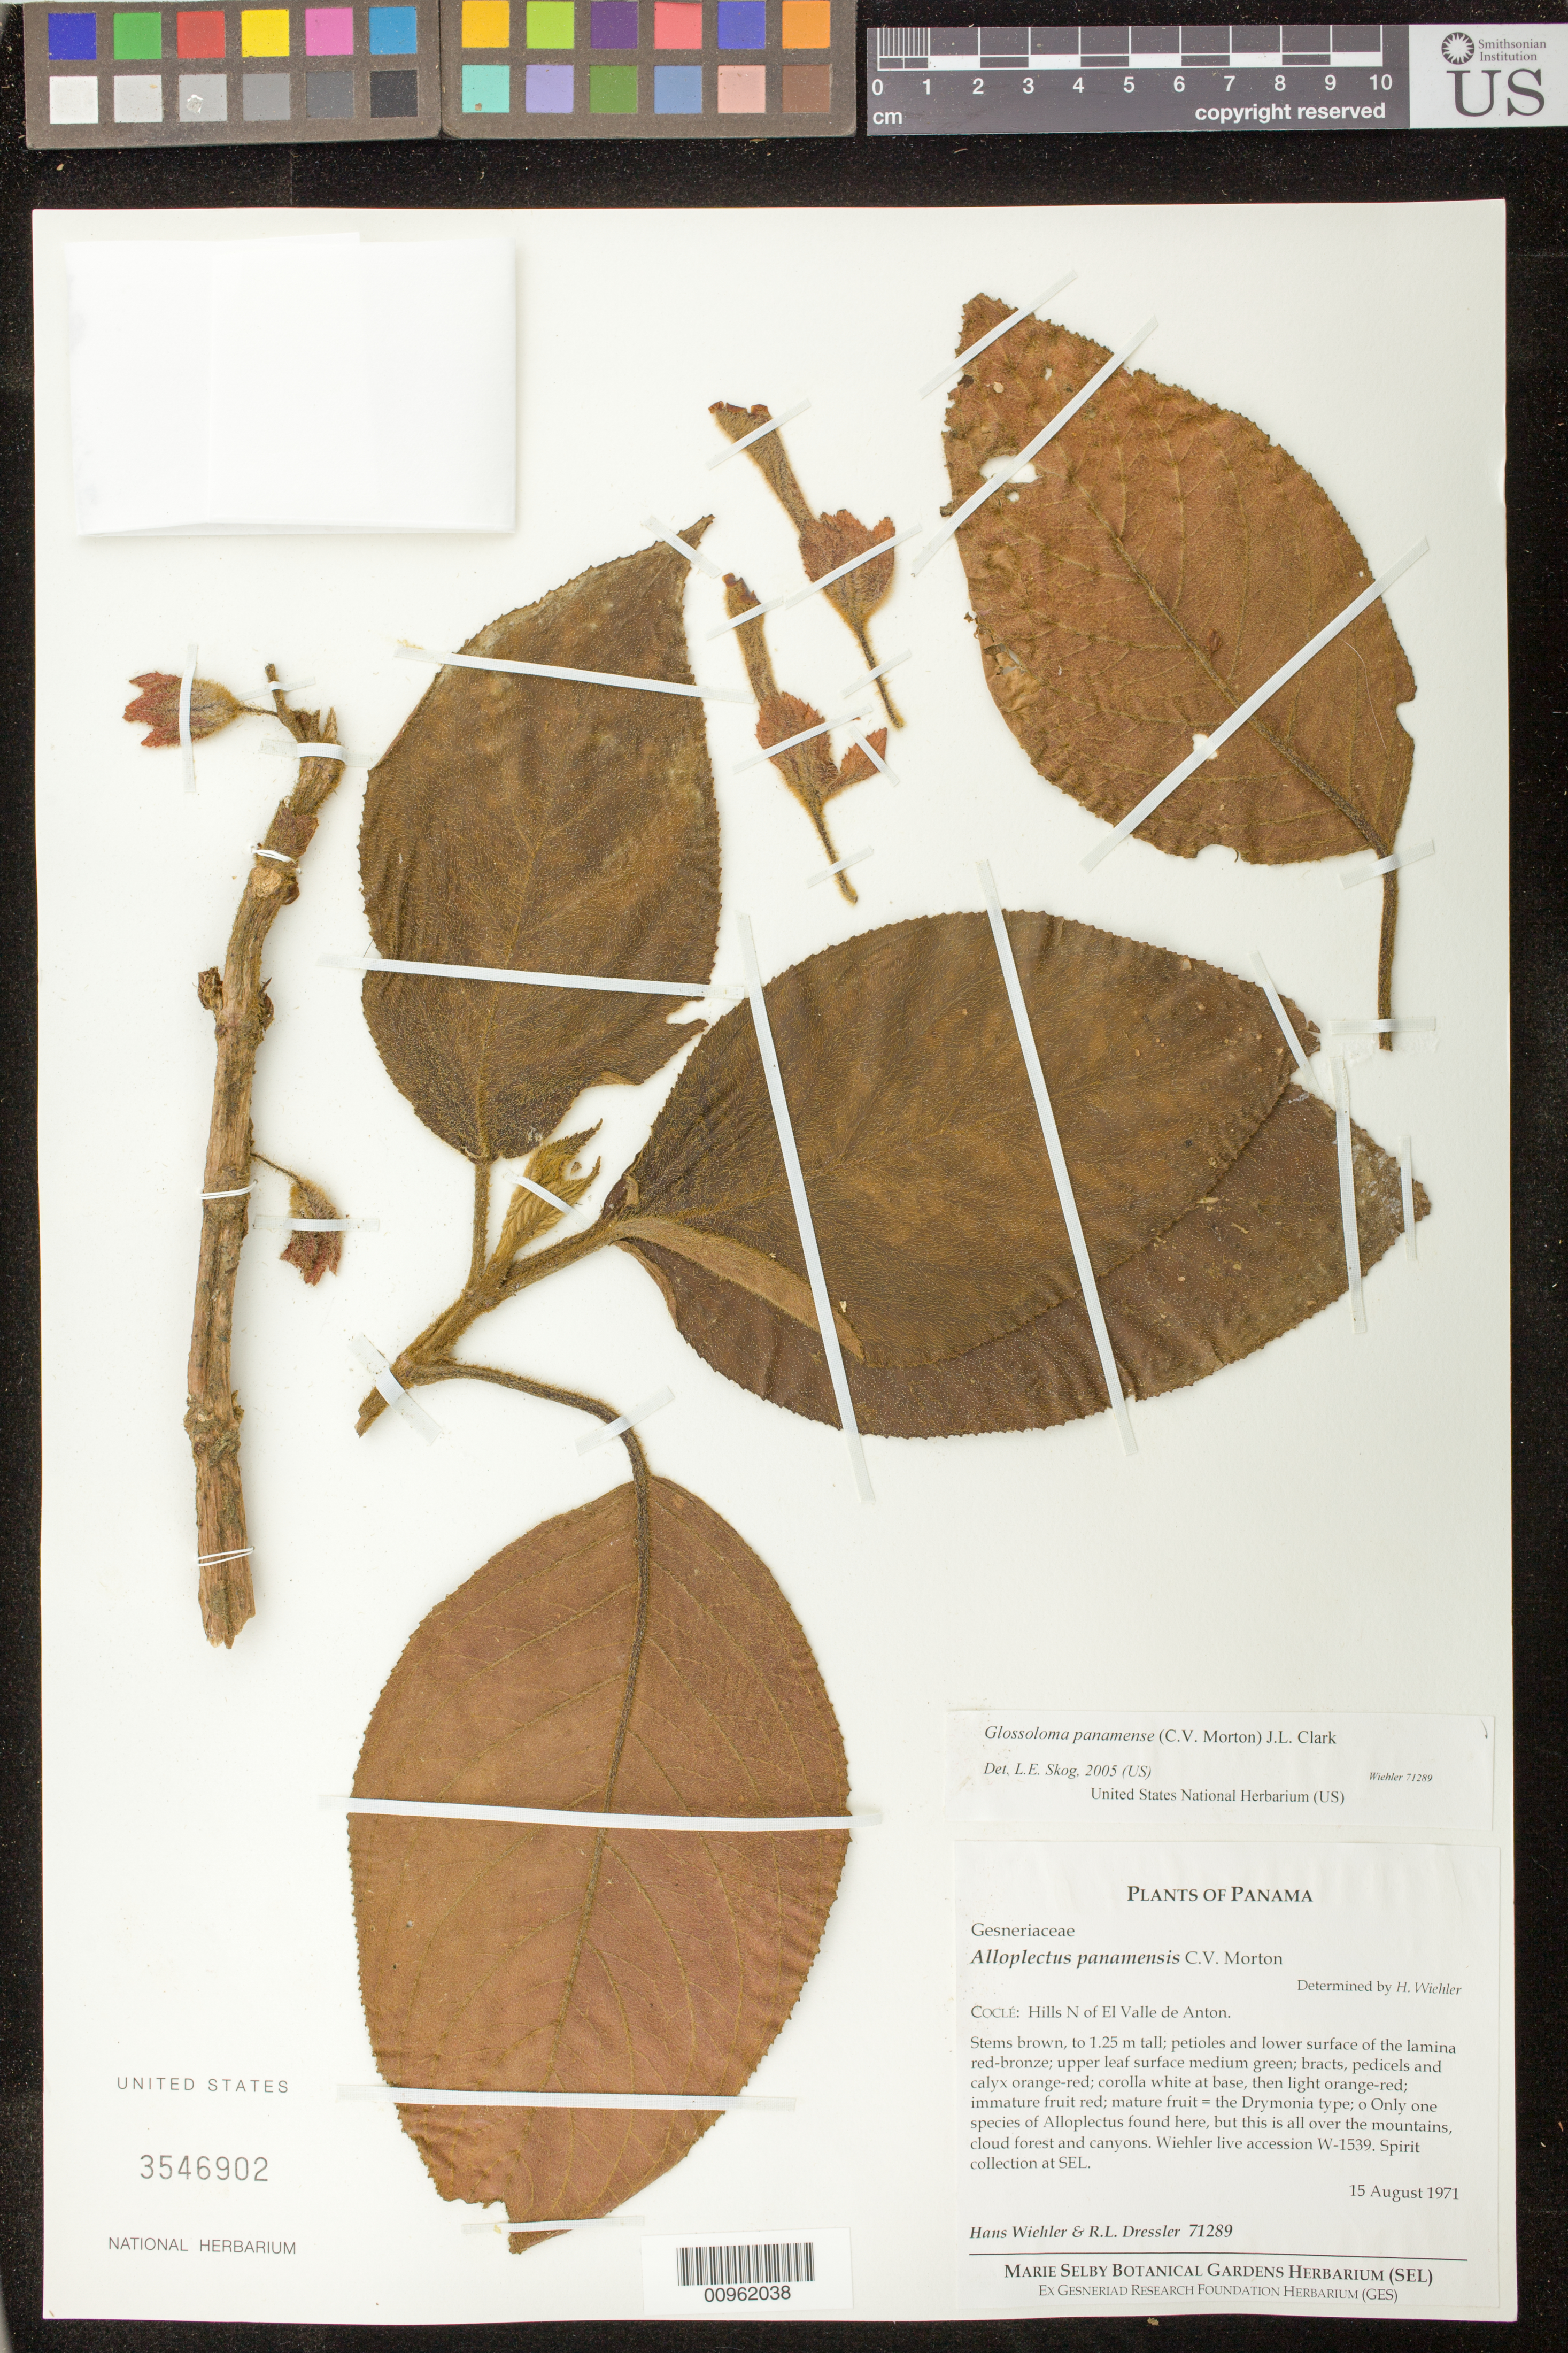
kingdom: Plantae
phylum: Tracheophyta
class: Magnoliopsida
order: Lamiales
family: Gesneriaceae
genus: Glossoloma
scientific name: Glossoloma panamense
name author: (C.V. Morton) J.L. Clark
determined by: Skog, Laurence E.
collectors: H. J. Wiehler & R. Dressler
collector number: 71289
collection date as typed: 15 Aug 1971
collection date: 1971-08-15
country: Panama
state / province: Coclé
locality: Coclé: Hills N of El Valle de Anton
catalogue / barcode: US 3546902